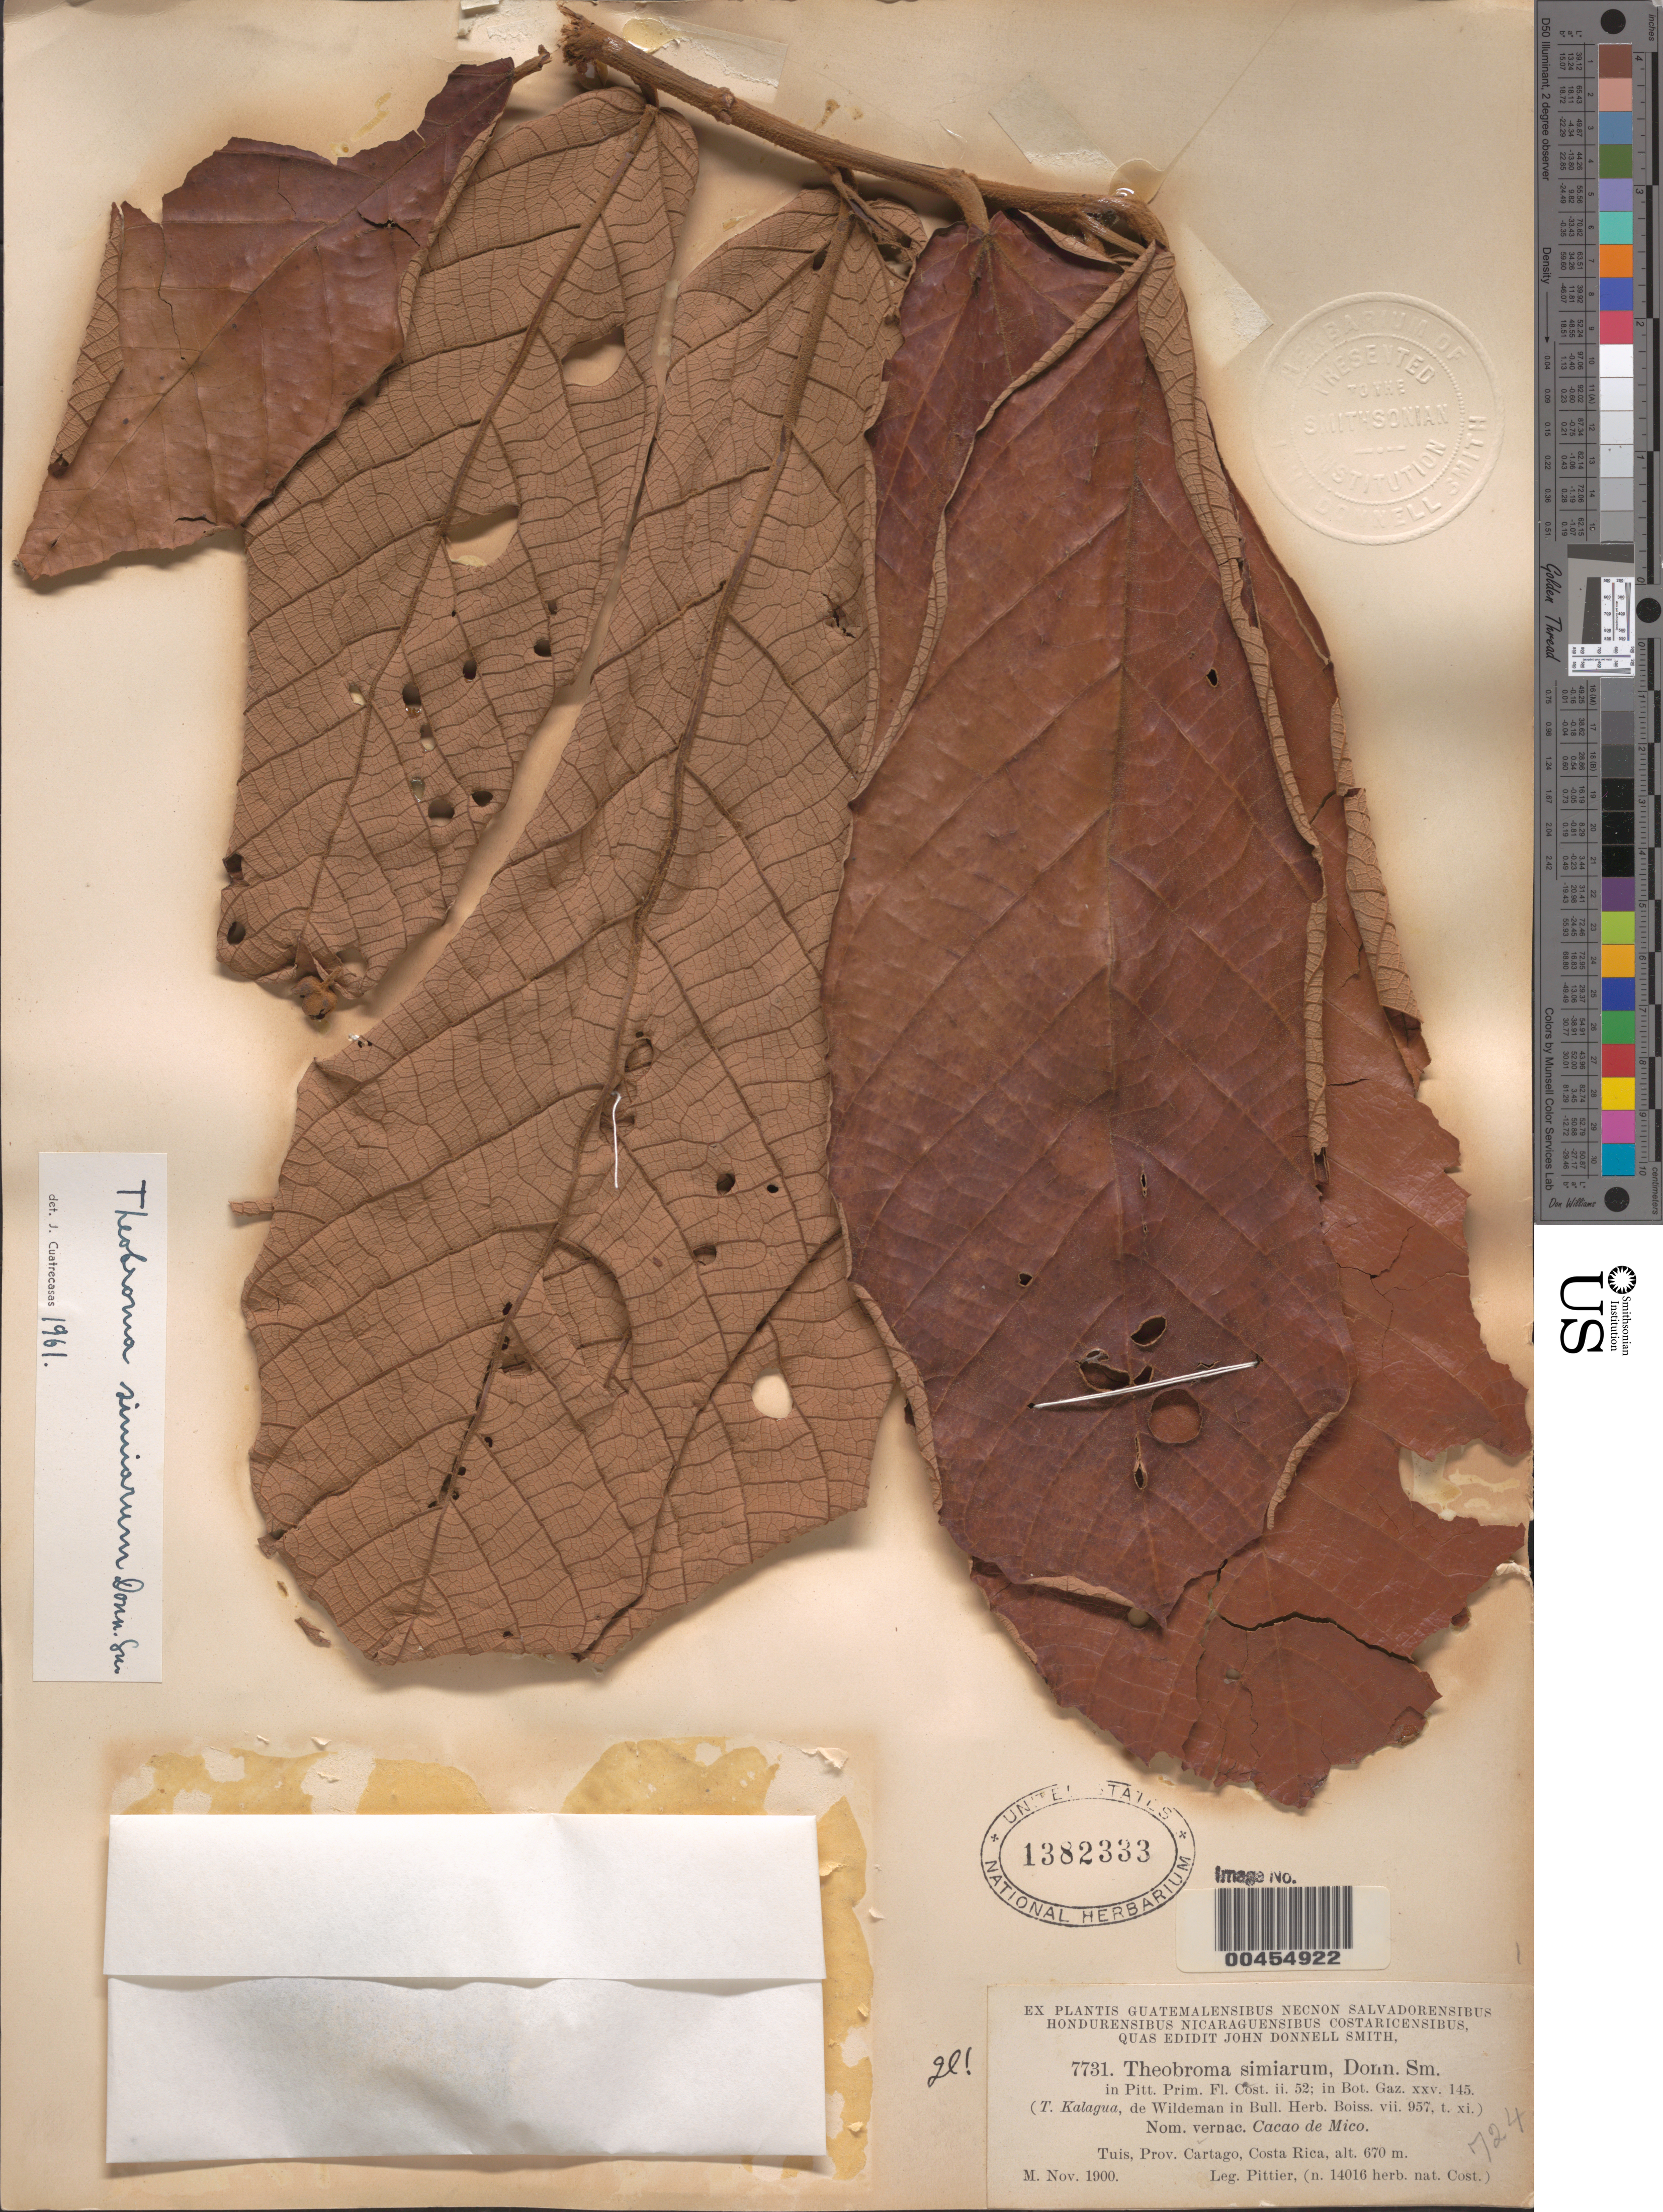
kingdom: Plantae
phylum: Tracheophyta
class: Magnoliopsida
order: Malvales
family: Malvaceae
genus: Theobroma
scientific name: Theobroma simiarum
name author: Donn. Sm.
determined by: Cuatrecasas, J.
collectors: H. F. Pittier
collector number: herb. 14016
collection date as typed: Nov 1900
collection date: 1900-11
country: Costa Rica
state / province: Cartago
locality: Tuis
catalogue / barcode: US 1382333